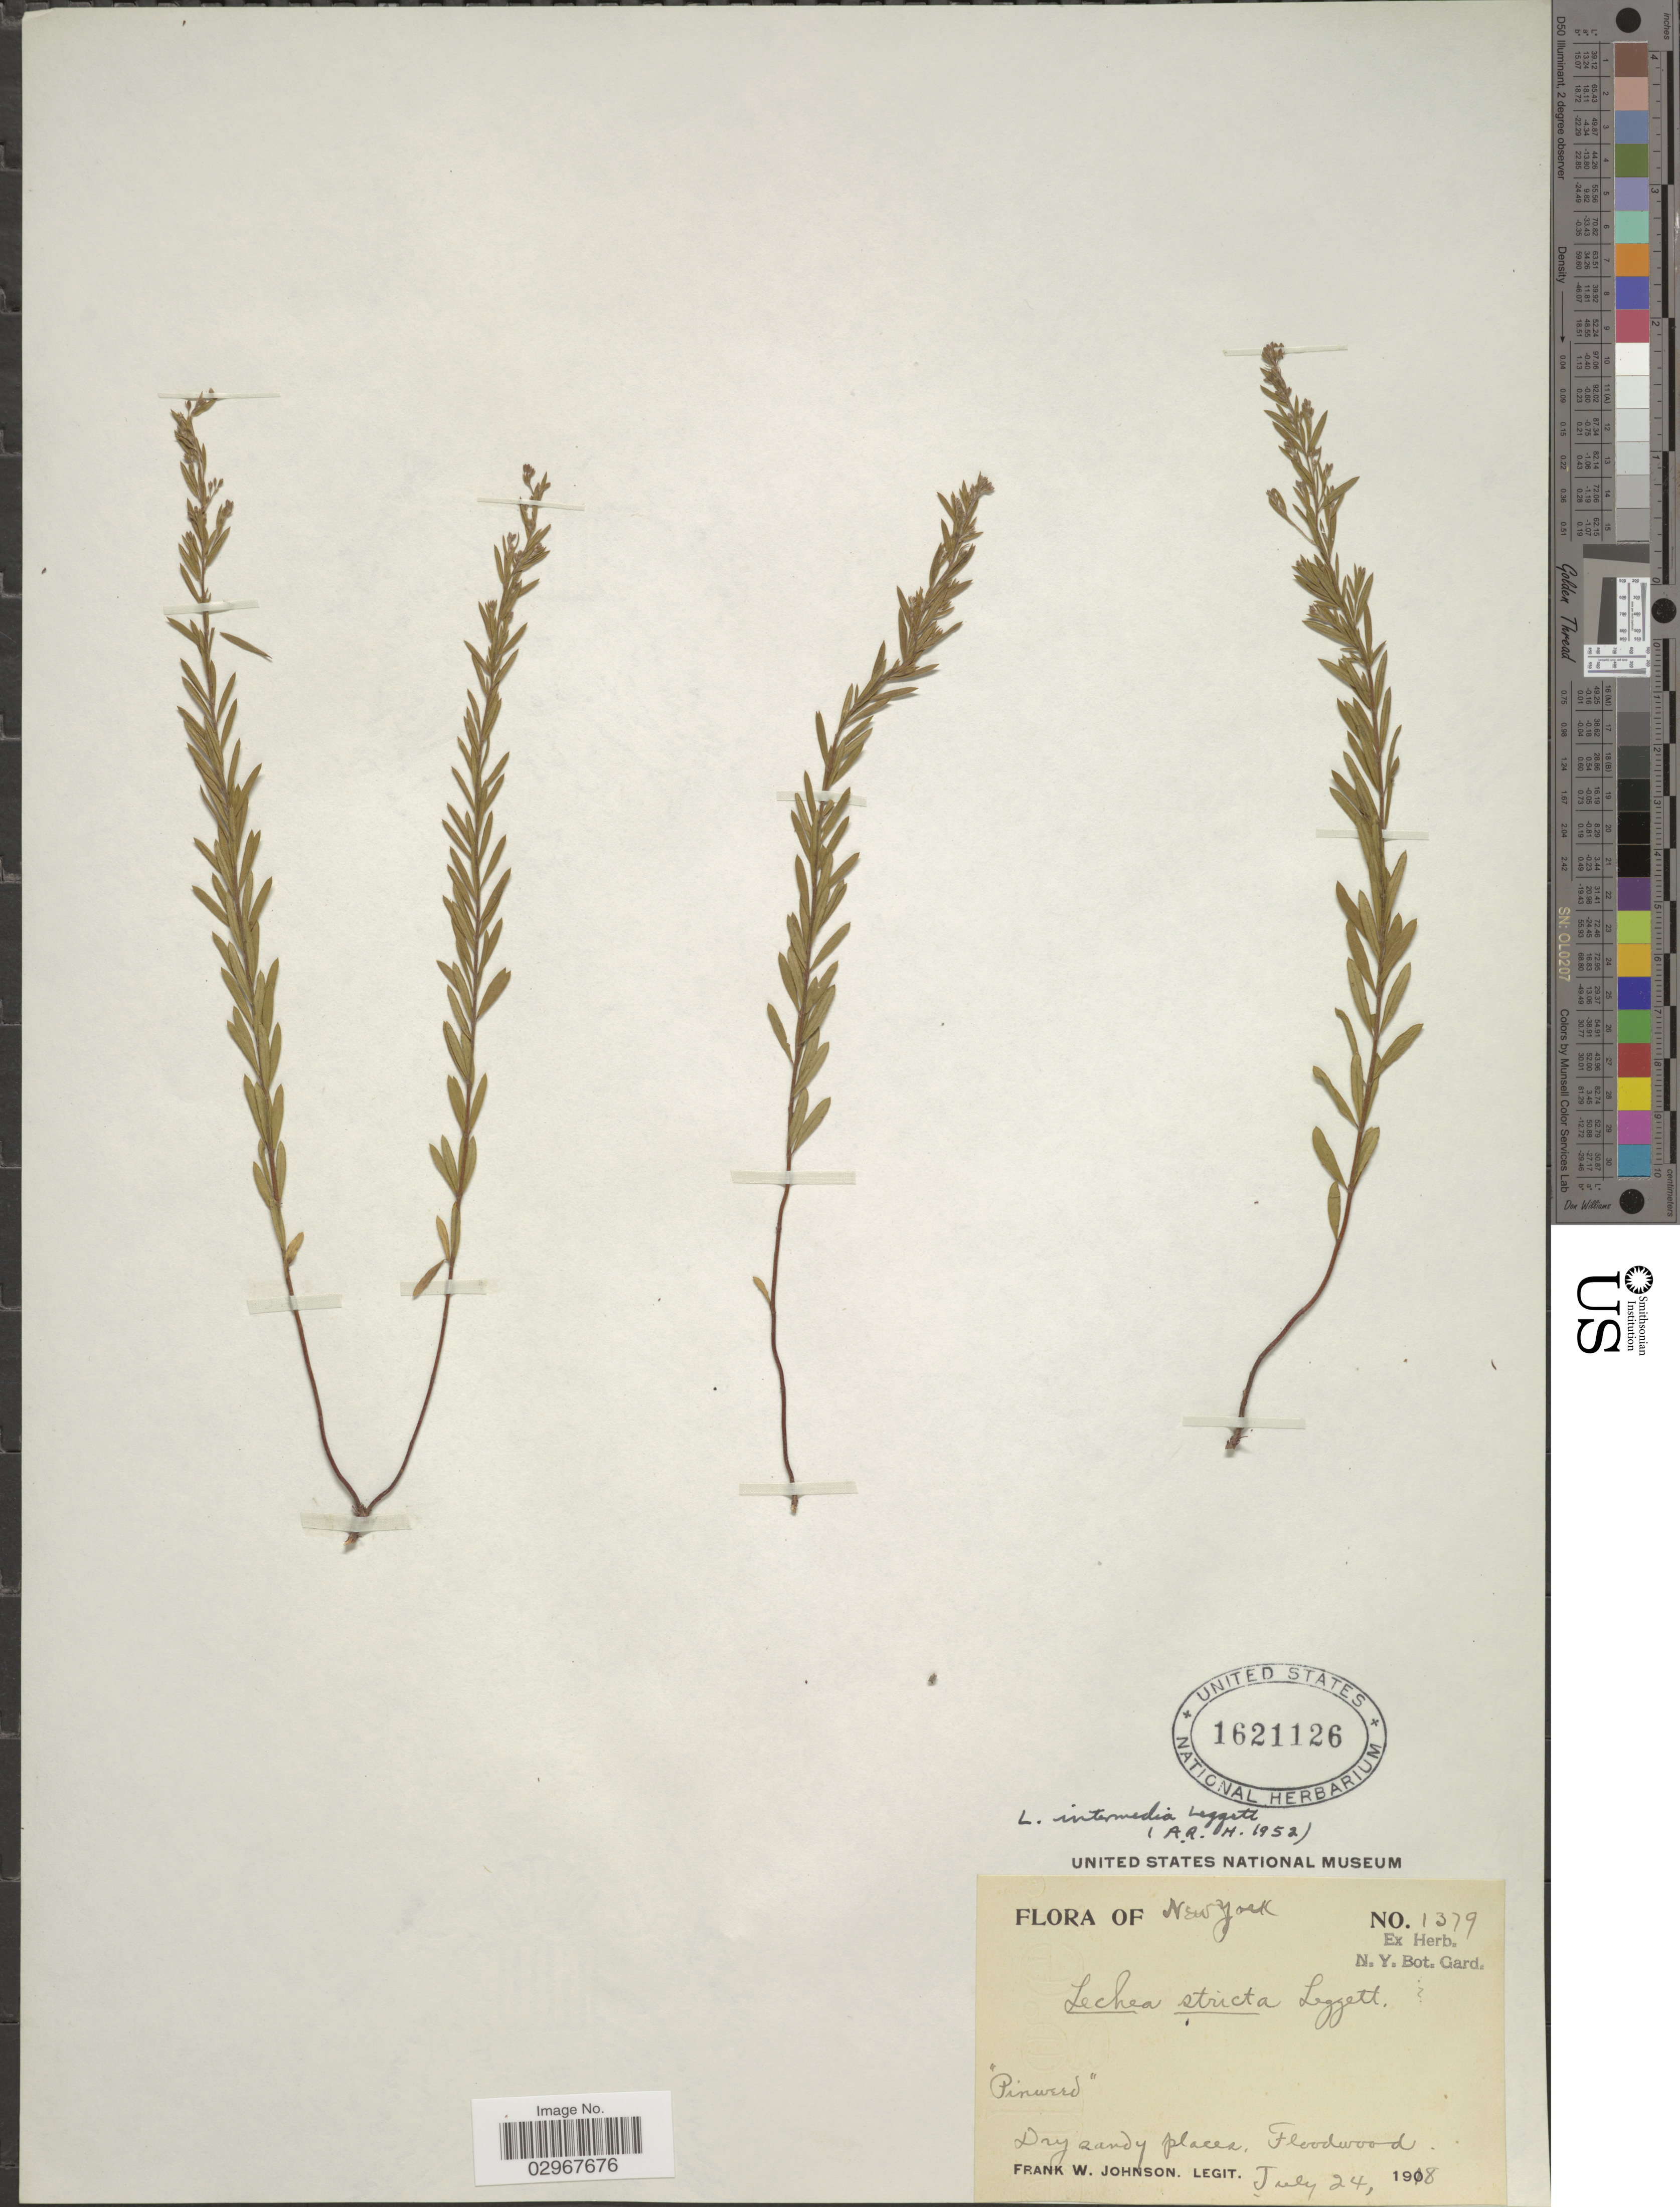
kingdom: Plantae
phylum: Tracheophyta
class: Magnoliopsida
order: Malvales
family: Cistaceae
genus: Lechea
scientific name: Lechea intermedia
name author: Legg. ex Britton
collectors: F. W. Johnson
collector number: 1379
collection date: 1918-07-24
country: United States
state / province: New York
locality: Floodwood.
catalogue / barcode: US 1621126